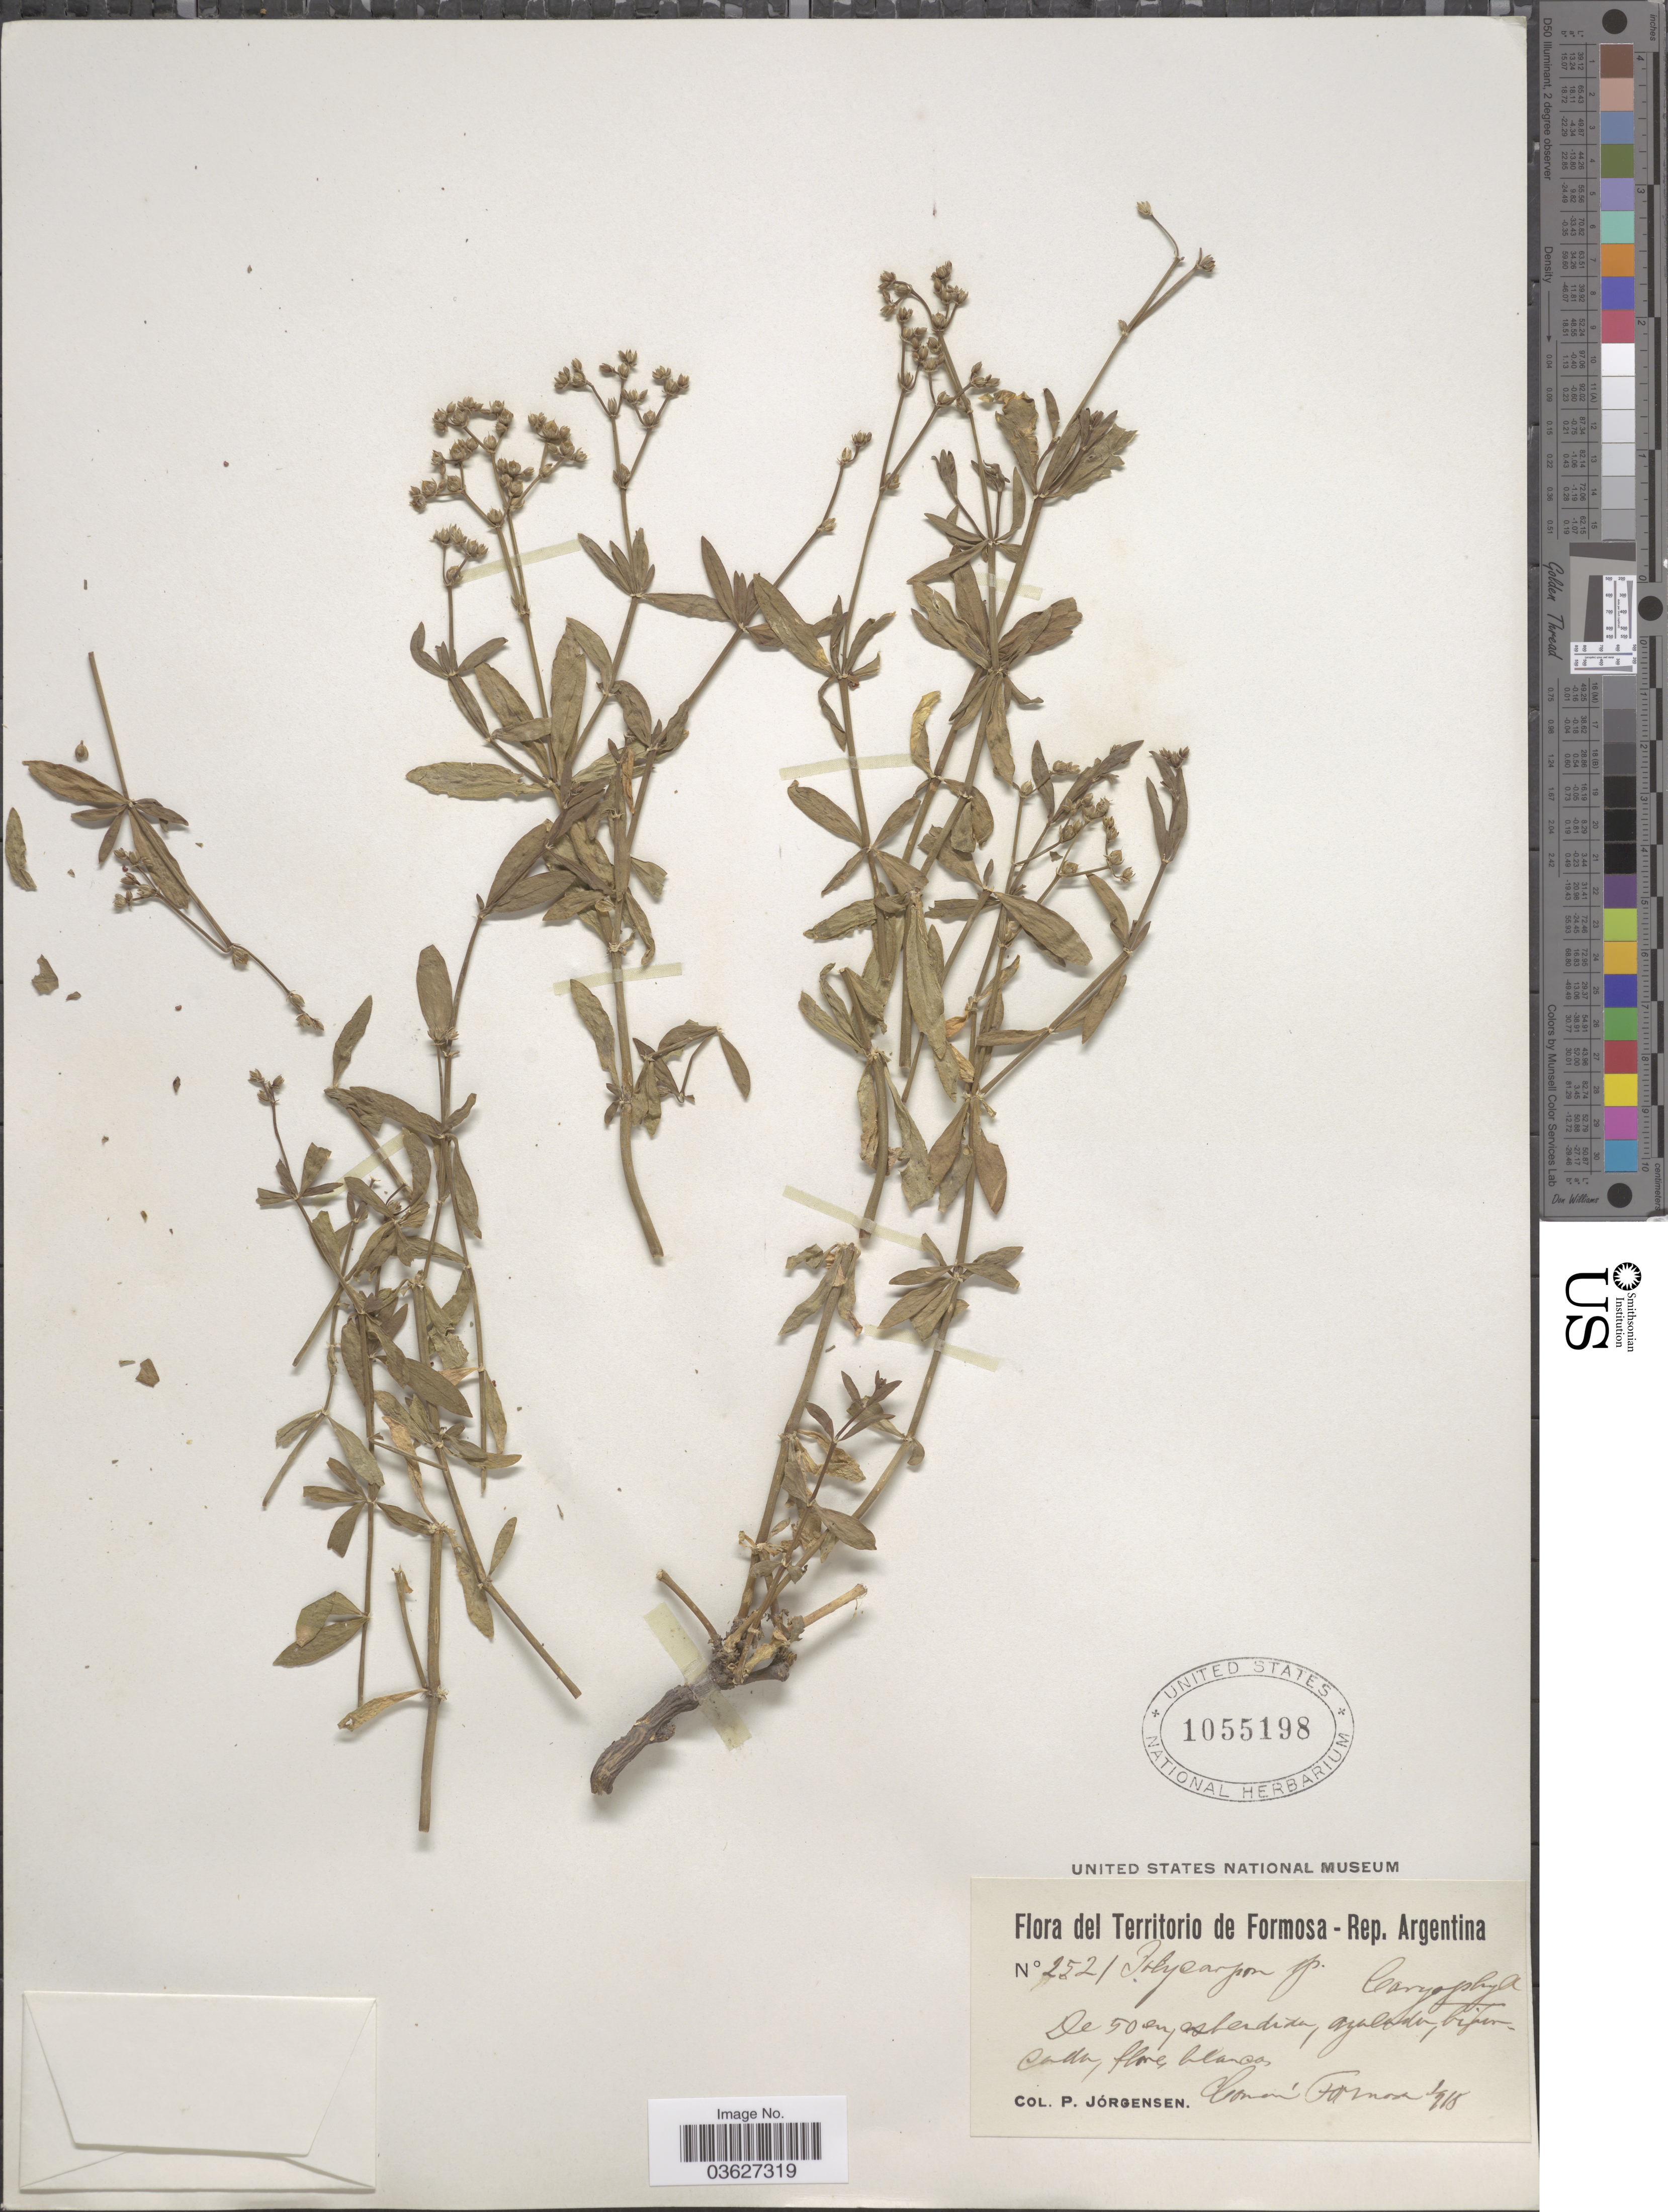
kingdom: Plantae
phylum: Tracheophyta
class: Magnoliopsida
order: Caryophyllales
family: Caryophyllaceae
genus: Polycarpon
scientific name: Polycarpon suffruticosum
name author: Griseb.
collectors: P. Jörgensen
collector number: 2521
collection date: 1918-01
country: Argentina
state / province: Formosa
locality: Comán Formosa.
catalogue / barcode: US 1055198